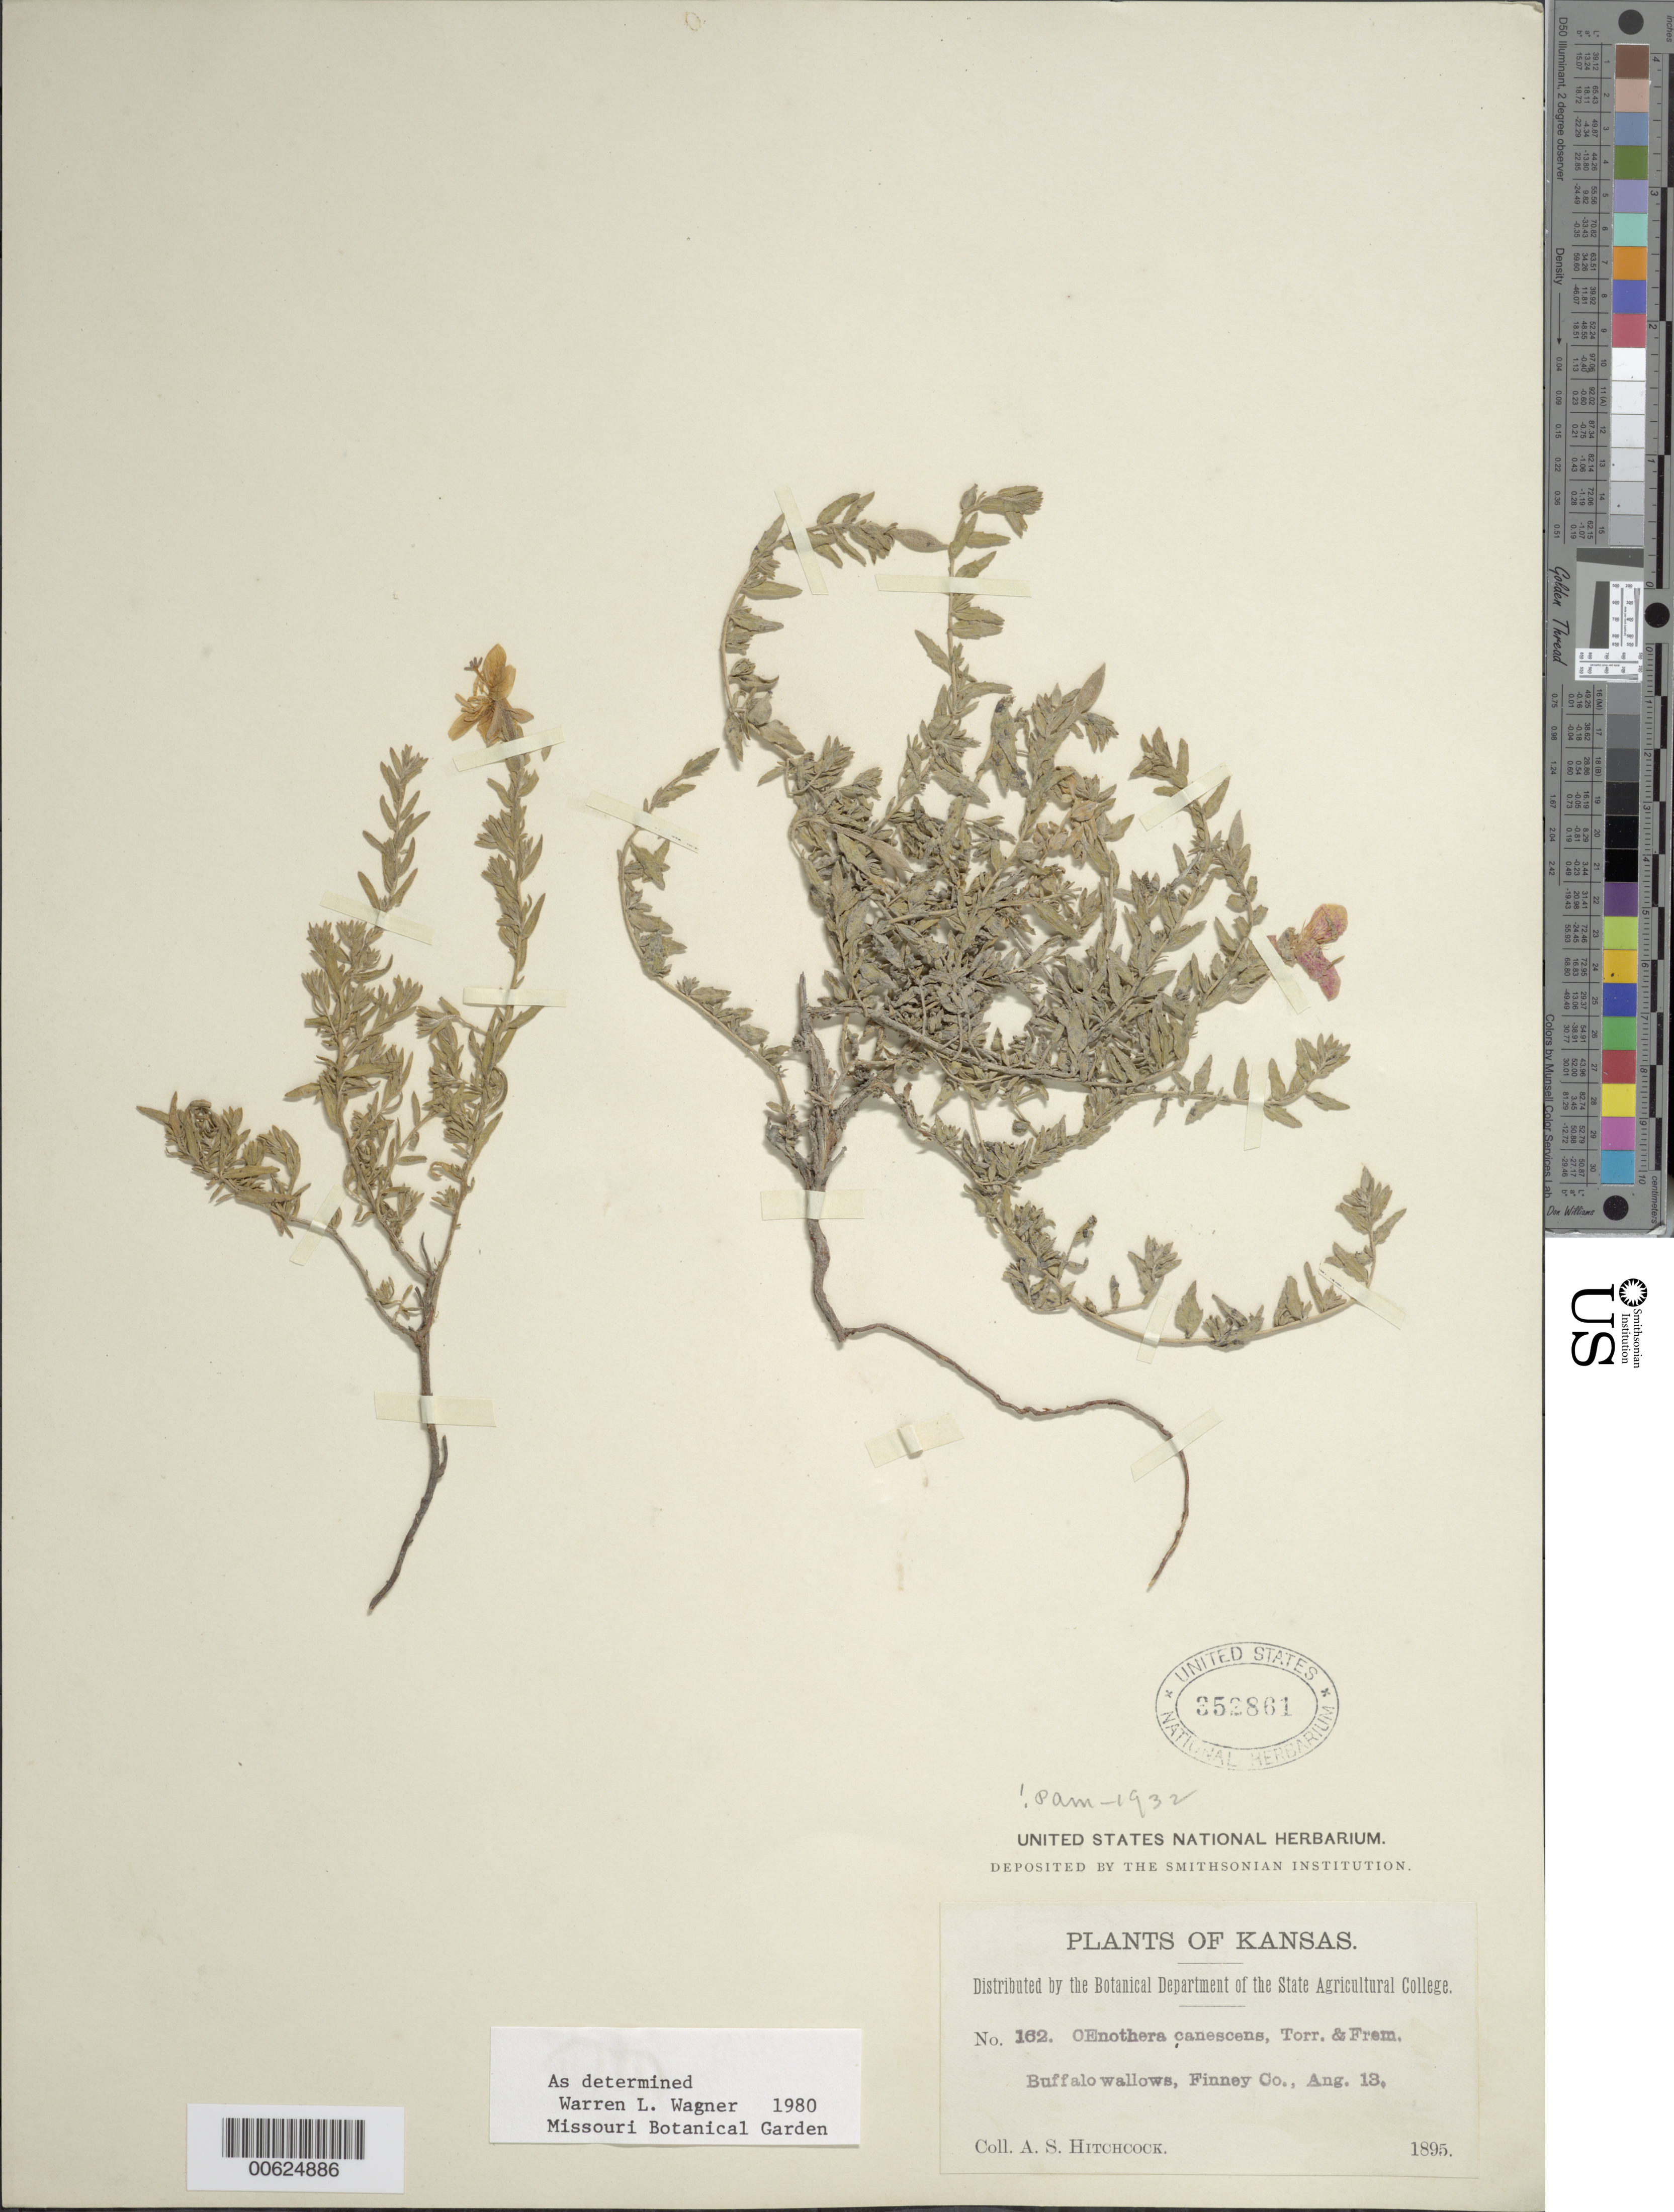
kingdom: Plantae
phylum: Tracheophyta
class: Magnoliopsida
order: Myrtales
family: Onagraceae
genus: Oenothera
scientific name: Oenothera canescens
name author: Torr. & Frém.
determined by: Wagner, W. L., (BOT), Smithsonian Institution - National Museum of Natural History (UNITED STATES)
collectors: A. S. Hitchcock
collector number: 162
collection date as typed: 13 Aug 1895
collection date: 1895-08-13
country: United States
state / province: Kansas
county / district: Finney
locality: Buffalo Wallows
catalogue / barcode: US 352861